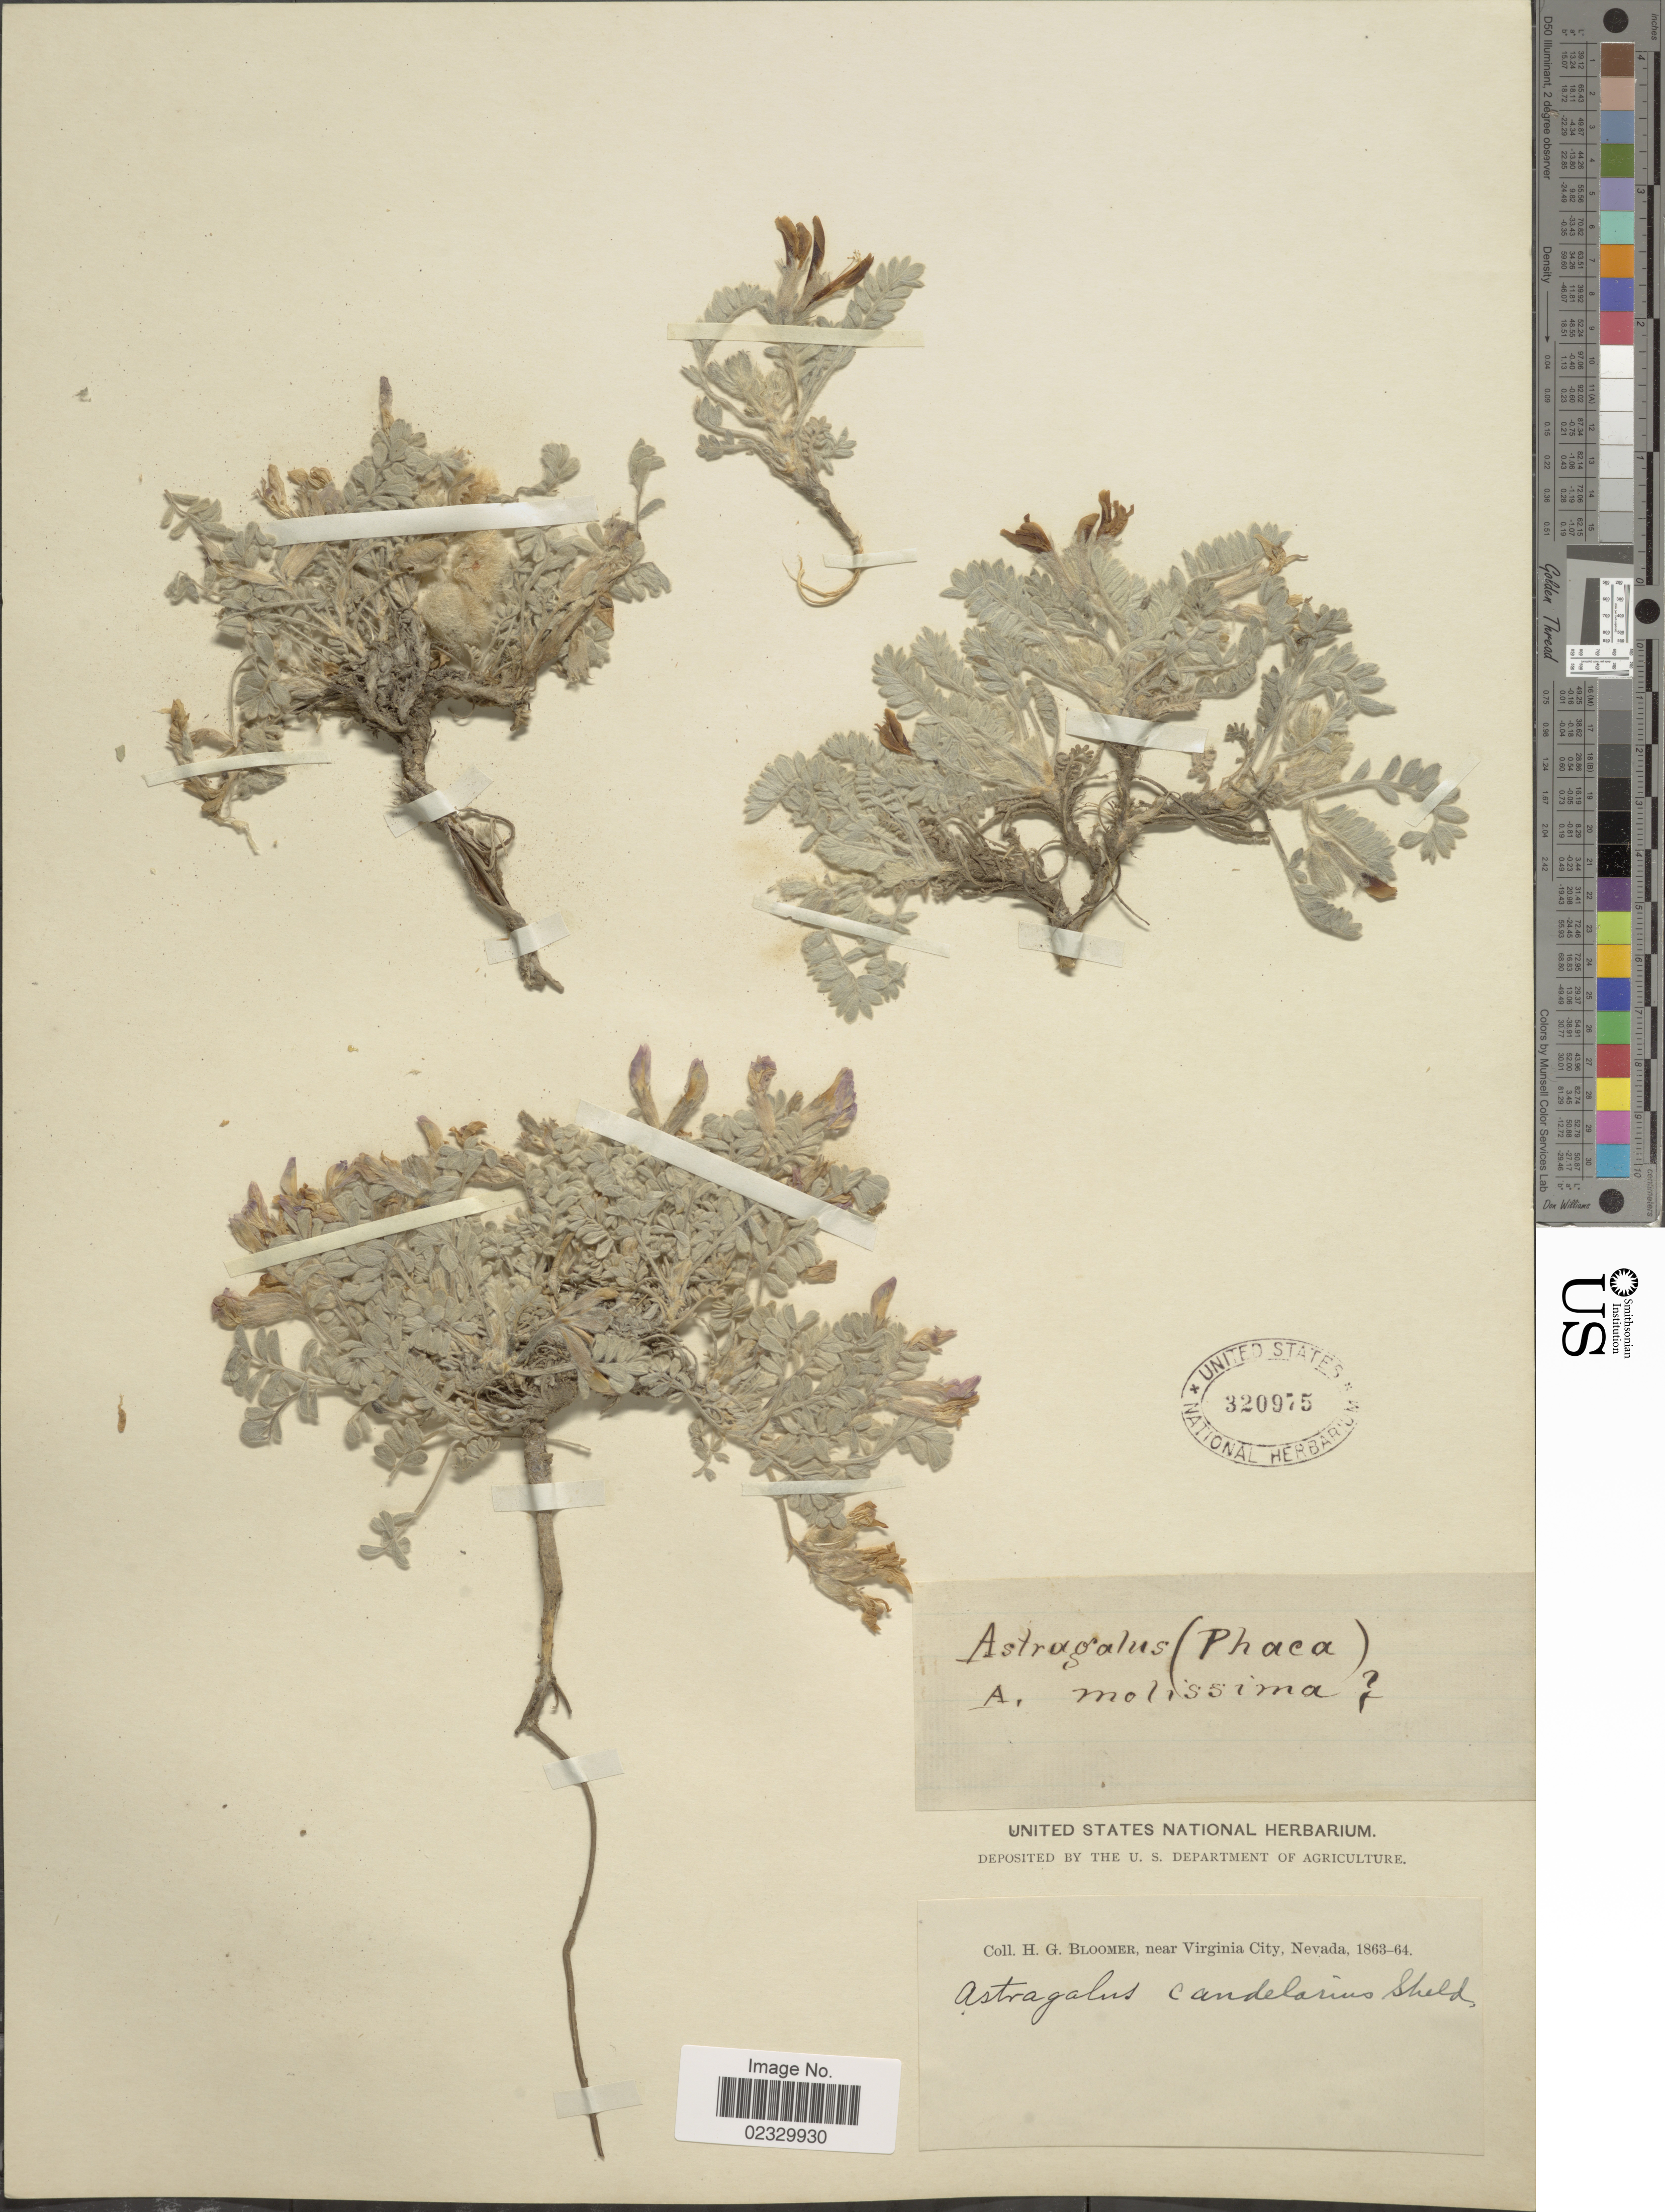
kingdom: Plantae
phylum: Tracheophyta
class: Magnoliopsida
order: Fabales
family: Fabaceae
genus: Astragalus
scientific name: Astragalus candelarius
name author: E. Sheld.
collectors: H. Bloomer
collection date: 1863/1864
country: United States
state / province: Nevada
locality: Near Virginia City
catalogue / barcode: US 320975